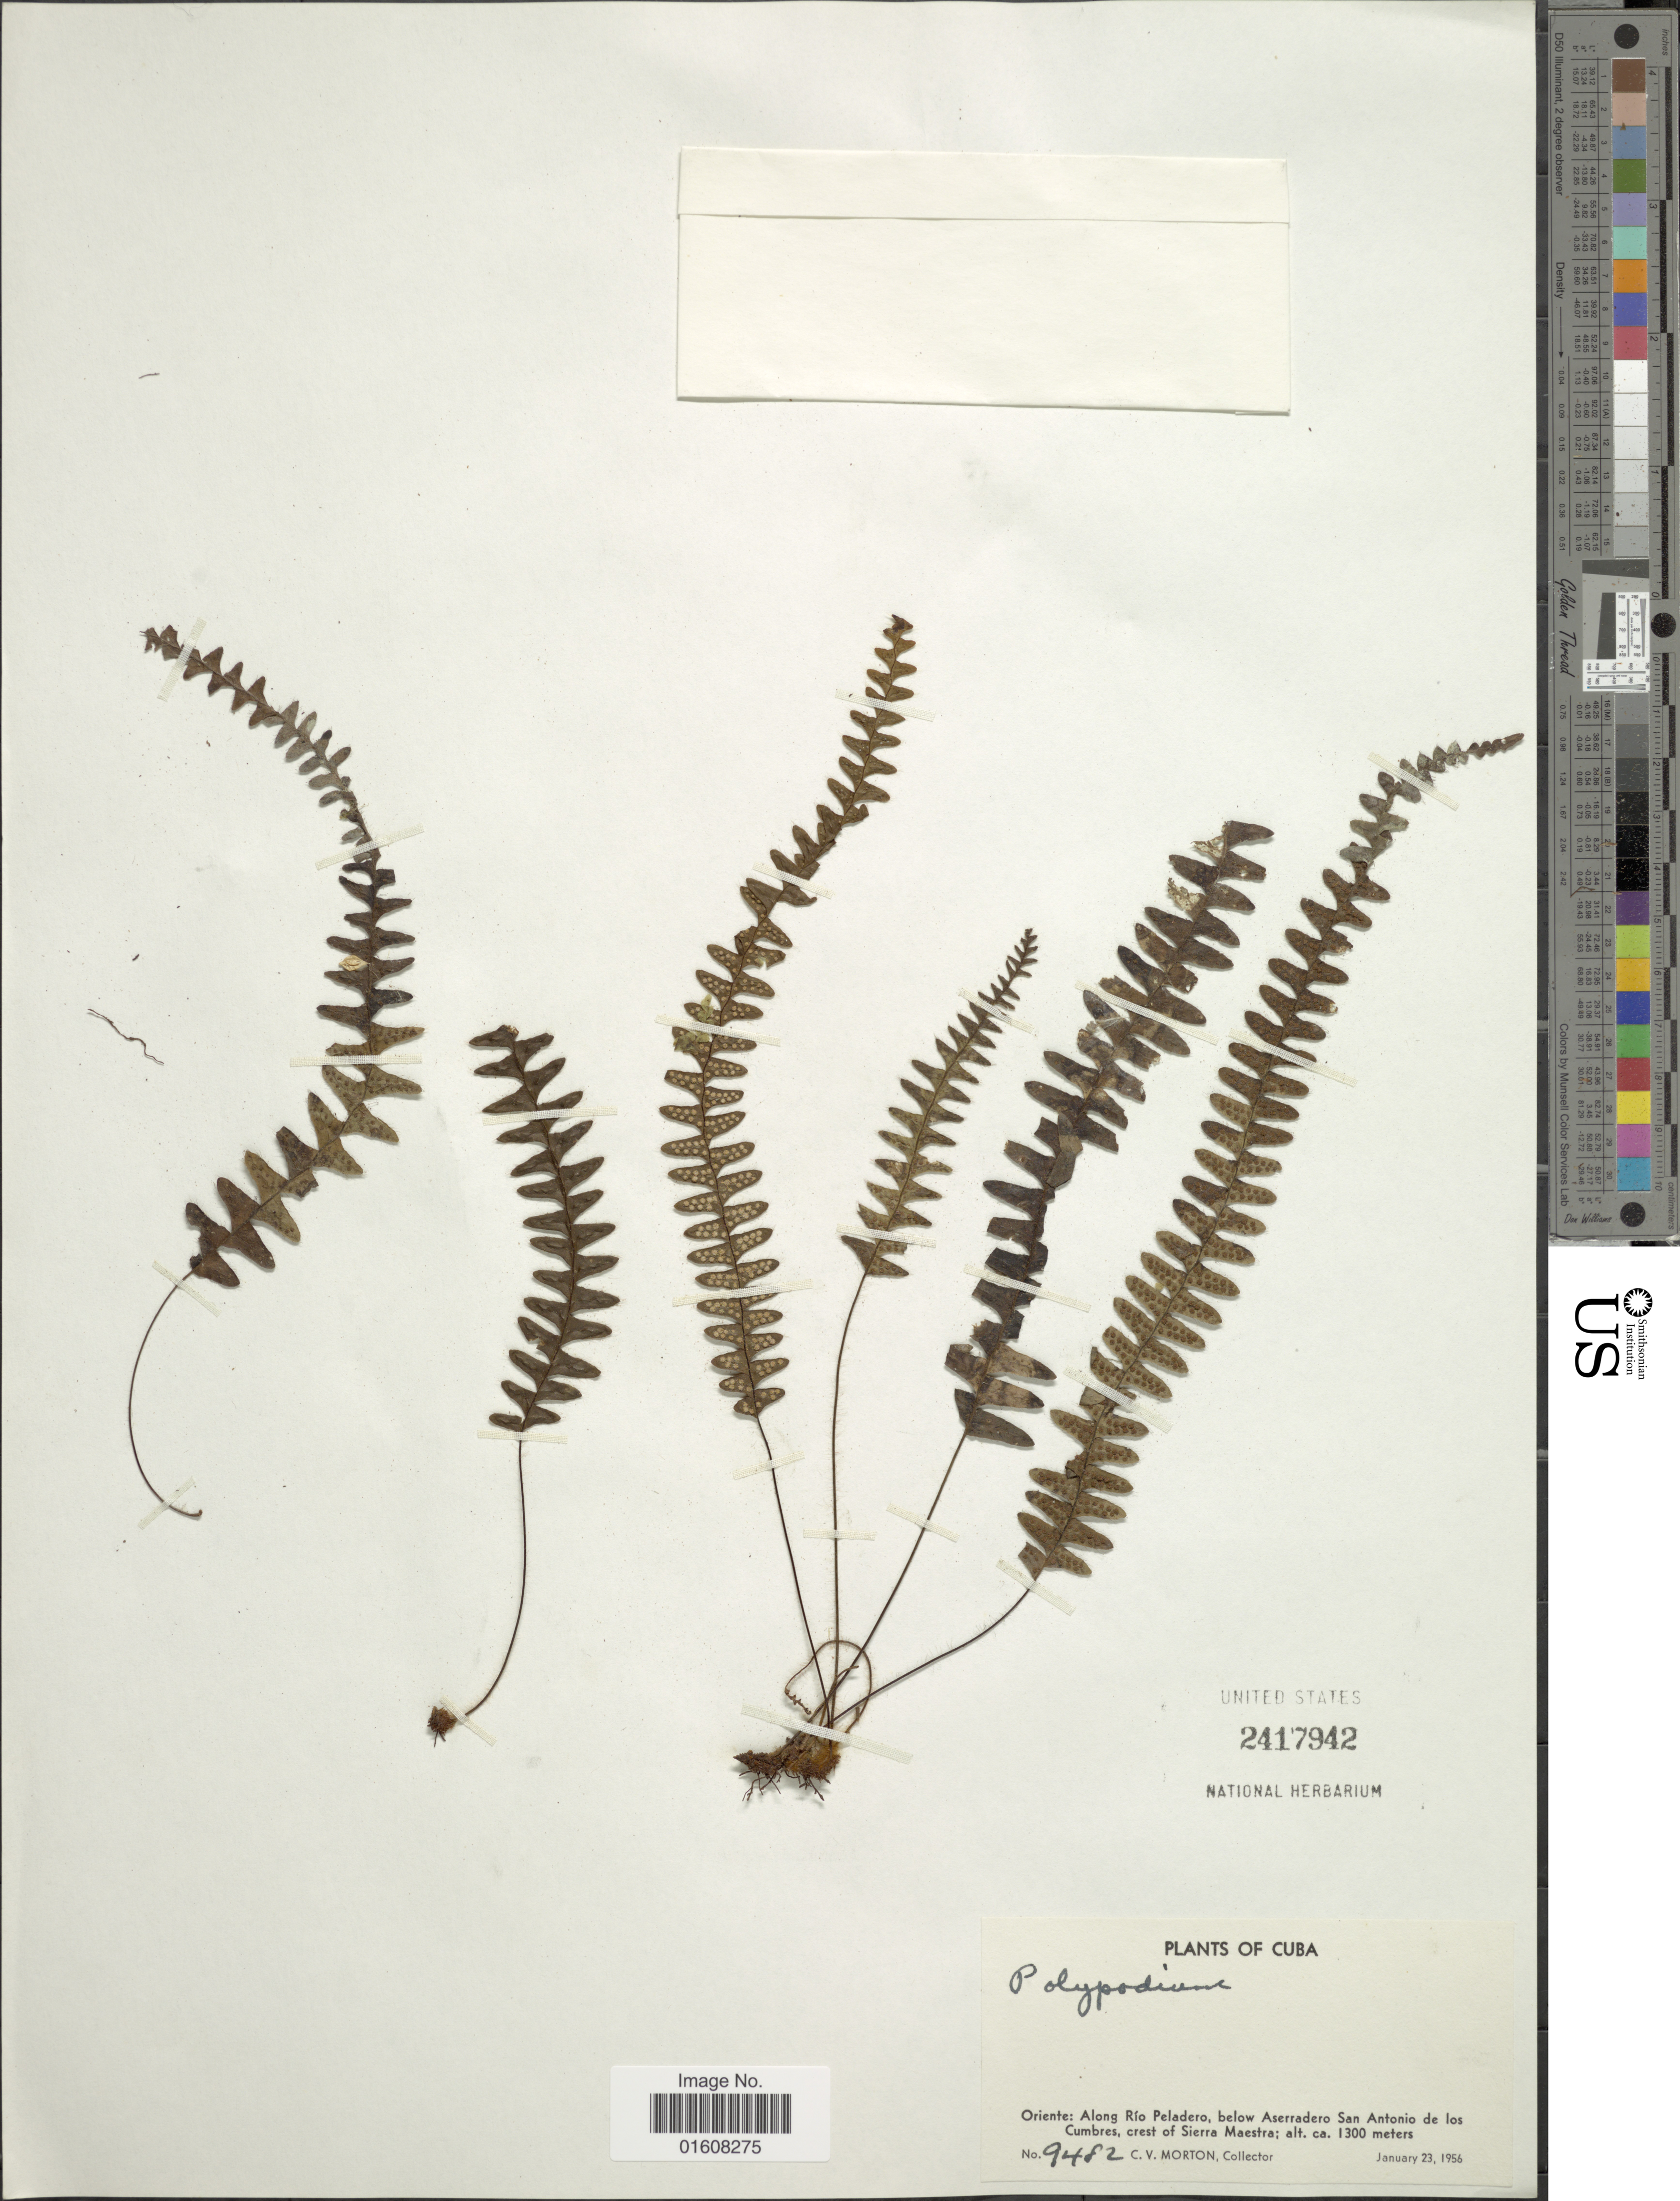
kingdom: Plantae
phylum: Tracheophyta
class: Polypodiopsida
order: Polypodiales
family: Polypodiaceae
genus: Grammitis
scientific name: Grammitis sp.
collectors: C. V. Morton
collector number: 9482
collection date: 1956-01-23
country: Cuba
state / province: Oriente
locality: Along Río Peladoro, below Aserradero San Antonio de los Cumbres, crest of Sierra Meastra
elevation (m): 1300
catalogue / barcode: US 2417942